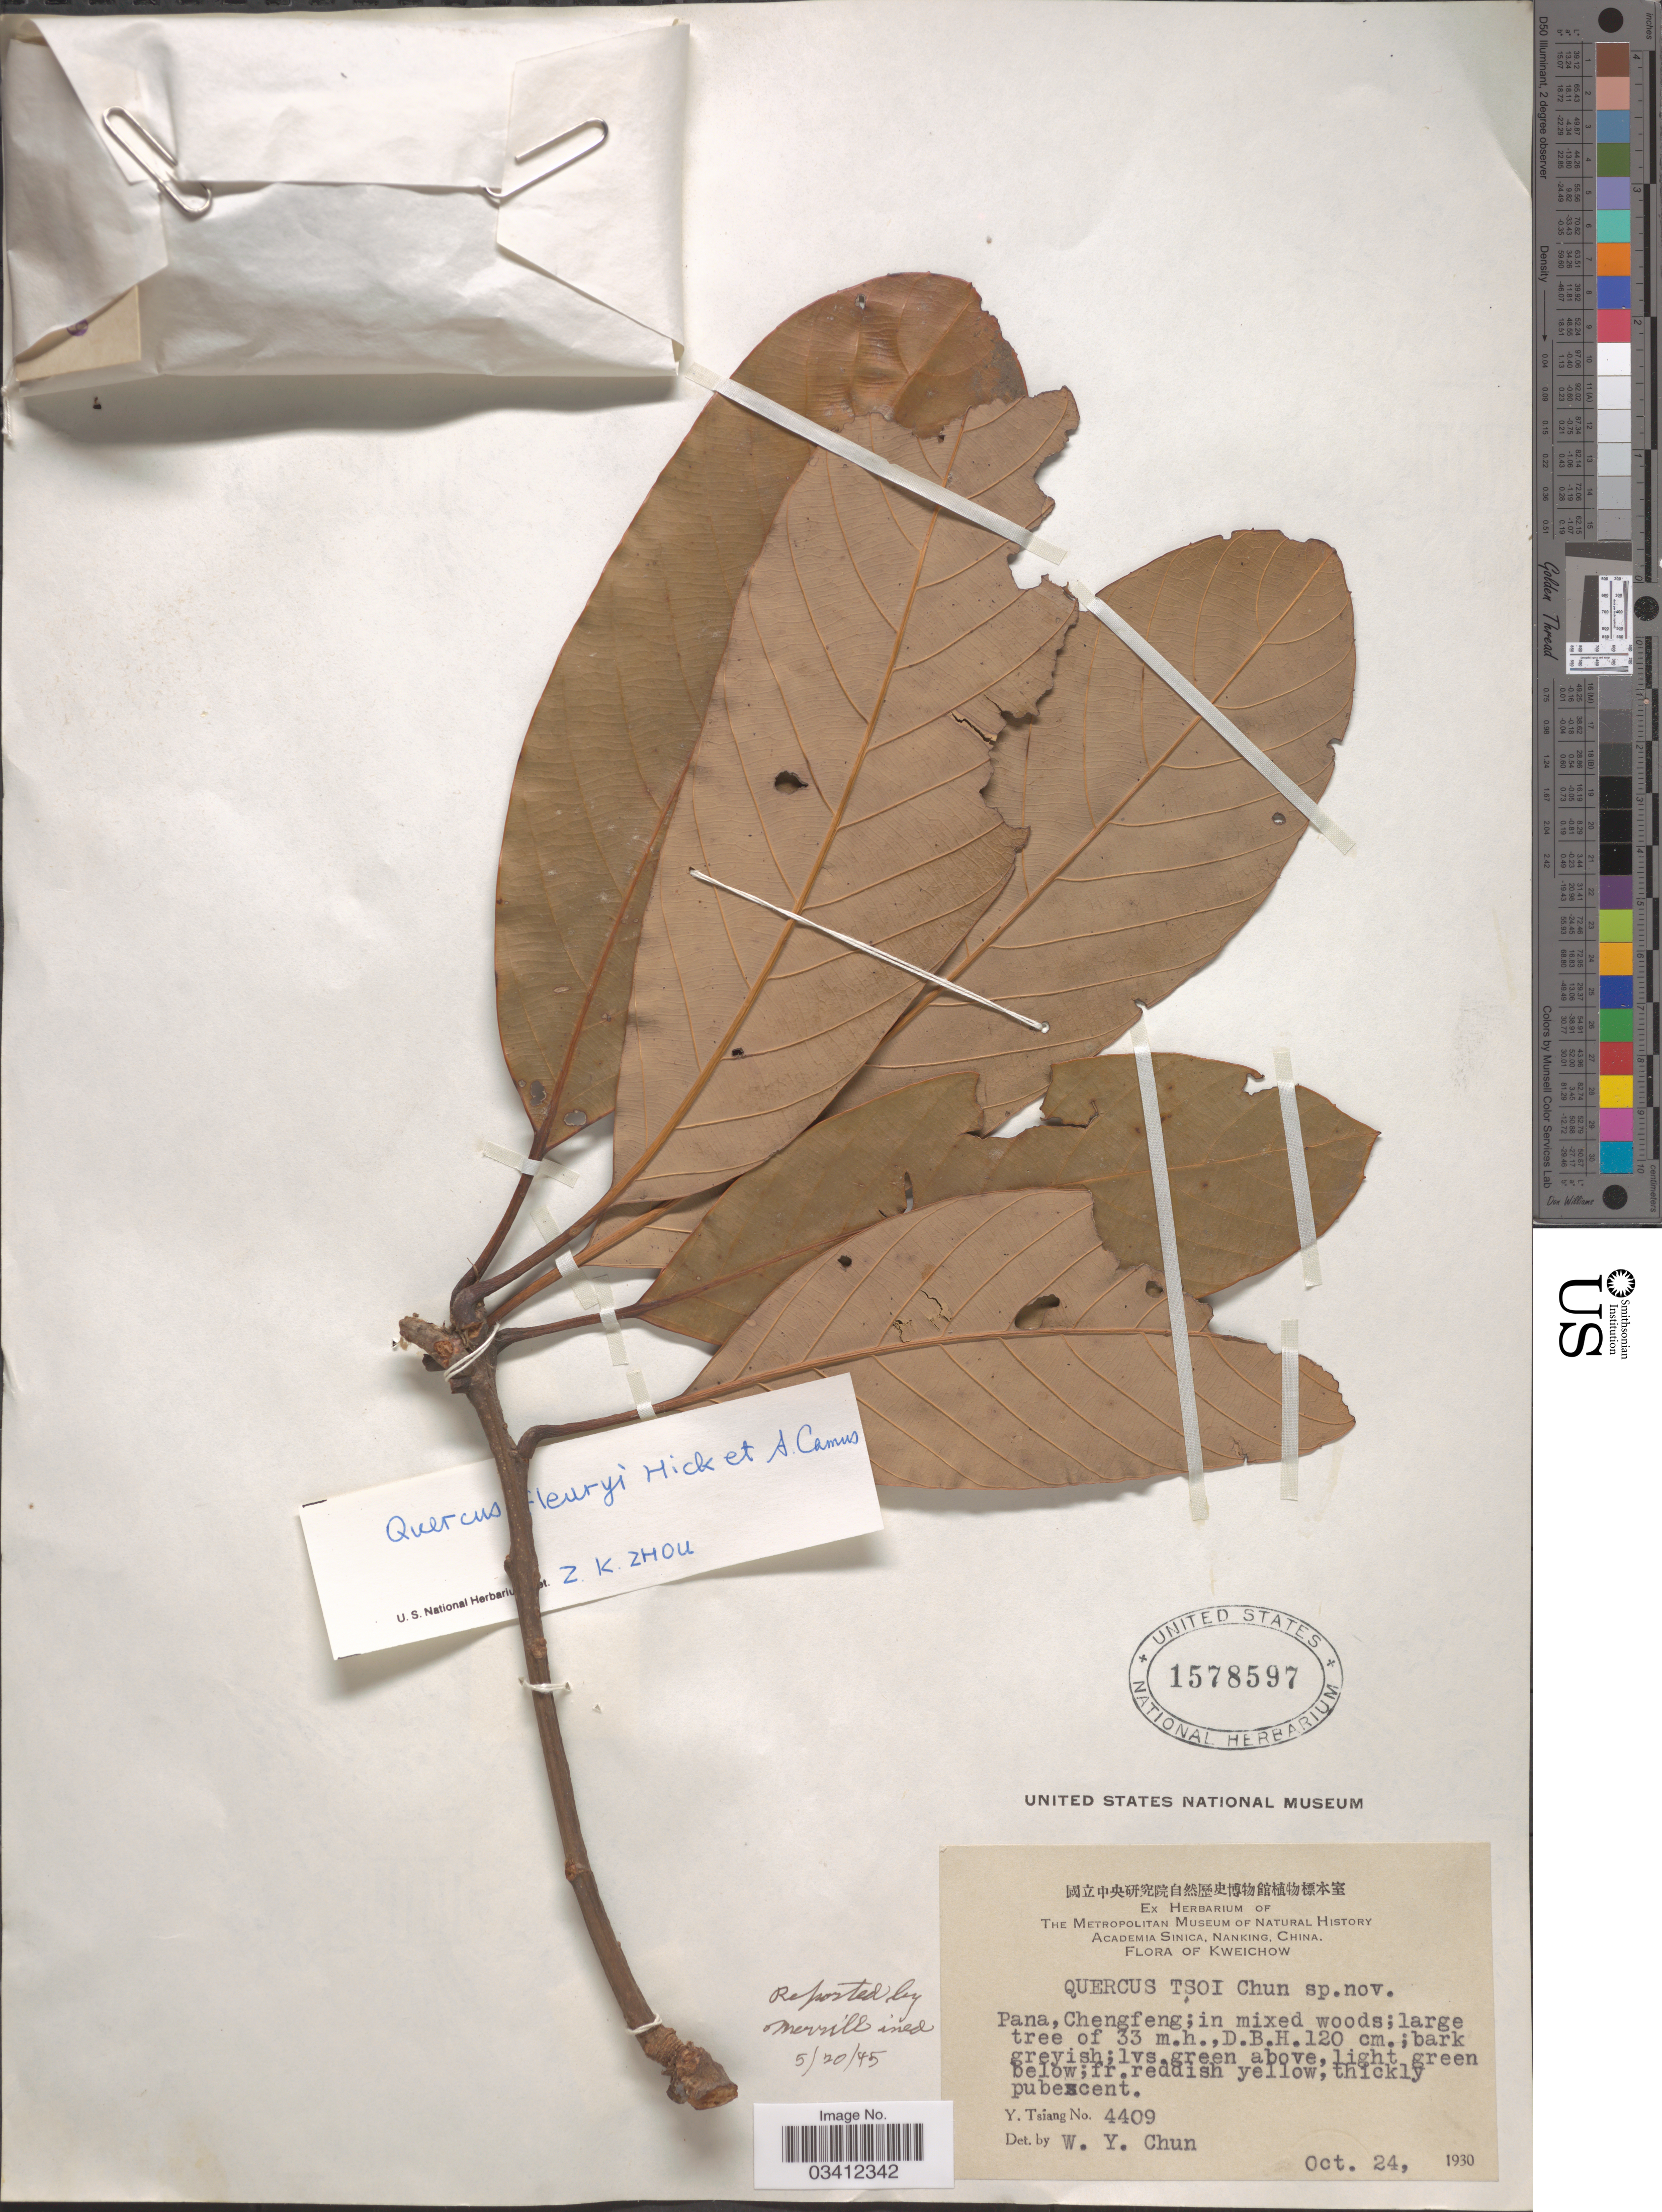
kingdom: Plantae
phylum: Tracheophyta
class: Magnoliopsida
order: Fagales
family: Fagaceae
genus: Quercus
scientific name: Quercus tsoi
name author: Chun ex Menitsky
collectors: Y. Tsiang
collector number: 4409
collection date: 1930-10-24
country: China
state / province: Guizhou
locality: Kweichow. Pana, Chengfeng.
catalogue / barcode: US 1578597